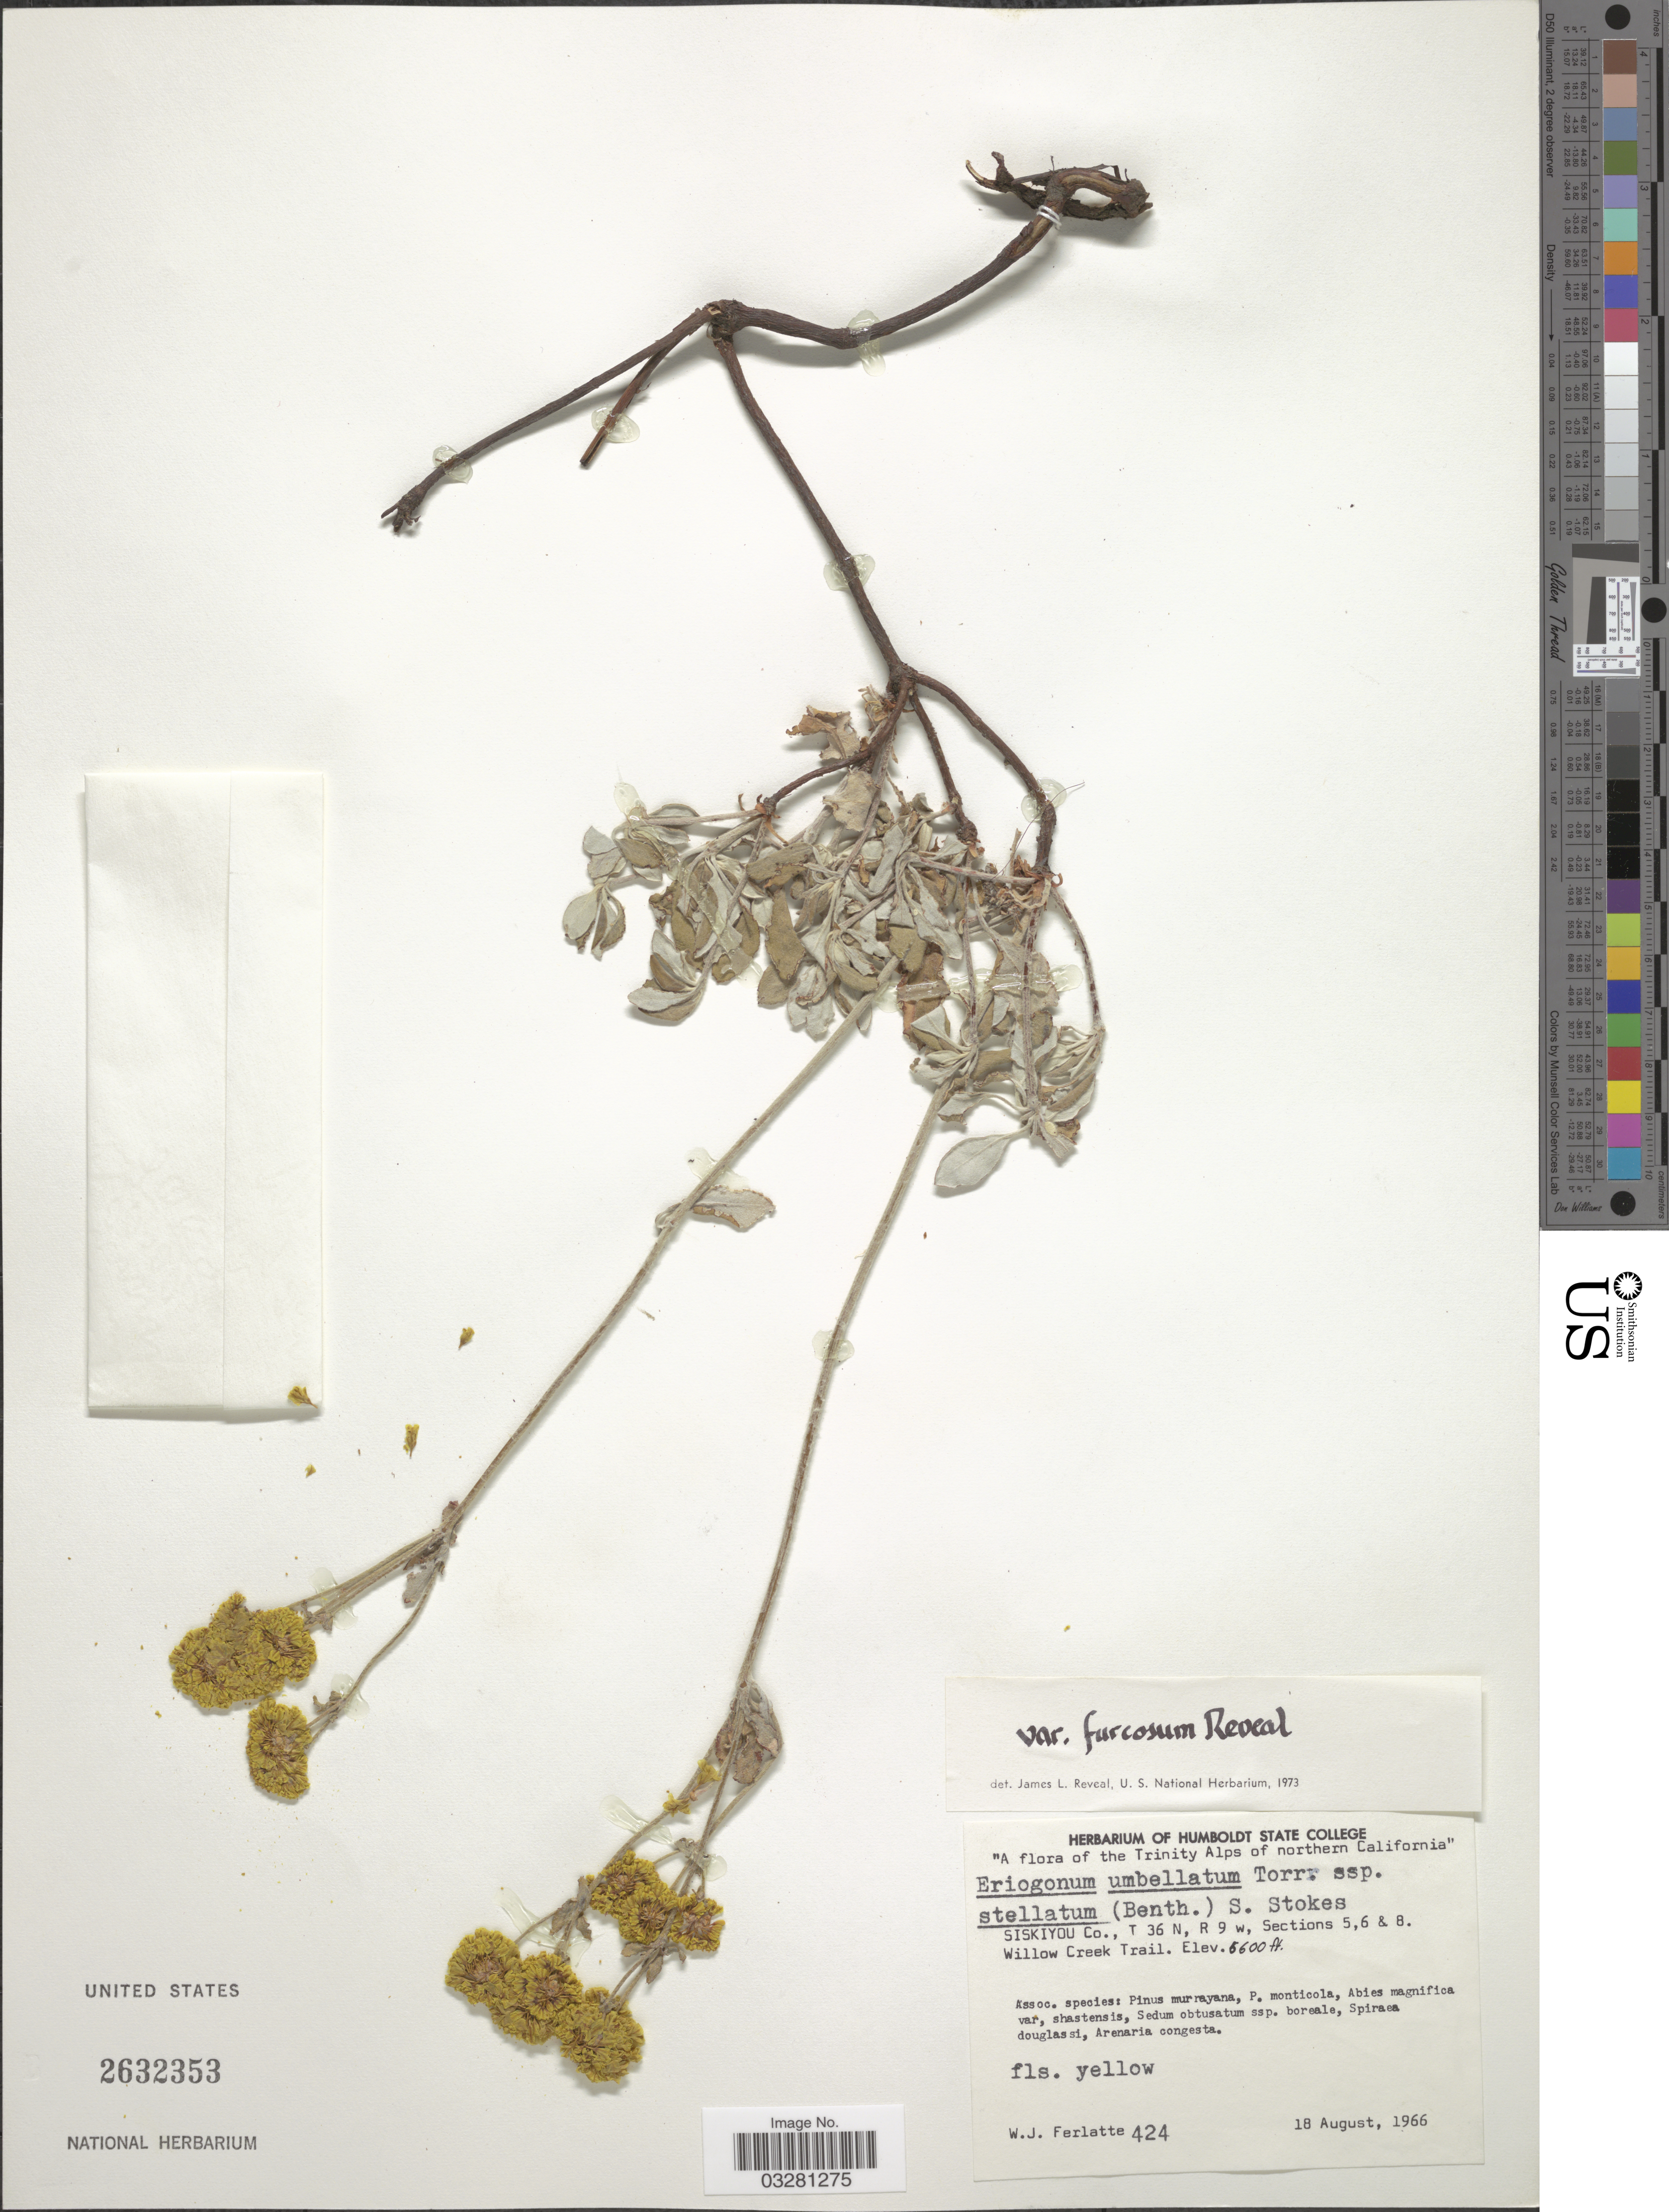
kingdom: Plantae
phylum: Tracheophyta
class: Magnoliopsida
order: Caryophyllales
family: Polygonaceae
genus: Eriogonum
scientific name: Eriogonum umbellatum var. umbellatum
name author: Torr.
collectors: W. Ferlatte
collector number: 424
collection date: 1966-08-18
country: United States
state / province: California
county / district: Siskiyou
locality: Trinity Alps of northern California. Siskiyou Co., T36N, R9W, Sections 5, 6 & 8. Willow Creek Trail.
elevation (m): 1707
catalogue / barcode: US 2632353